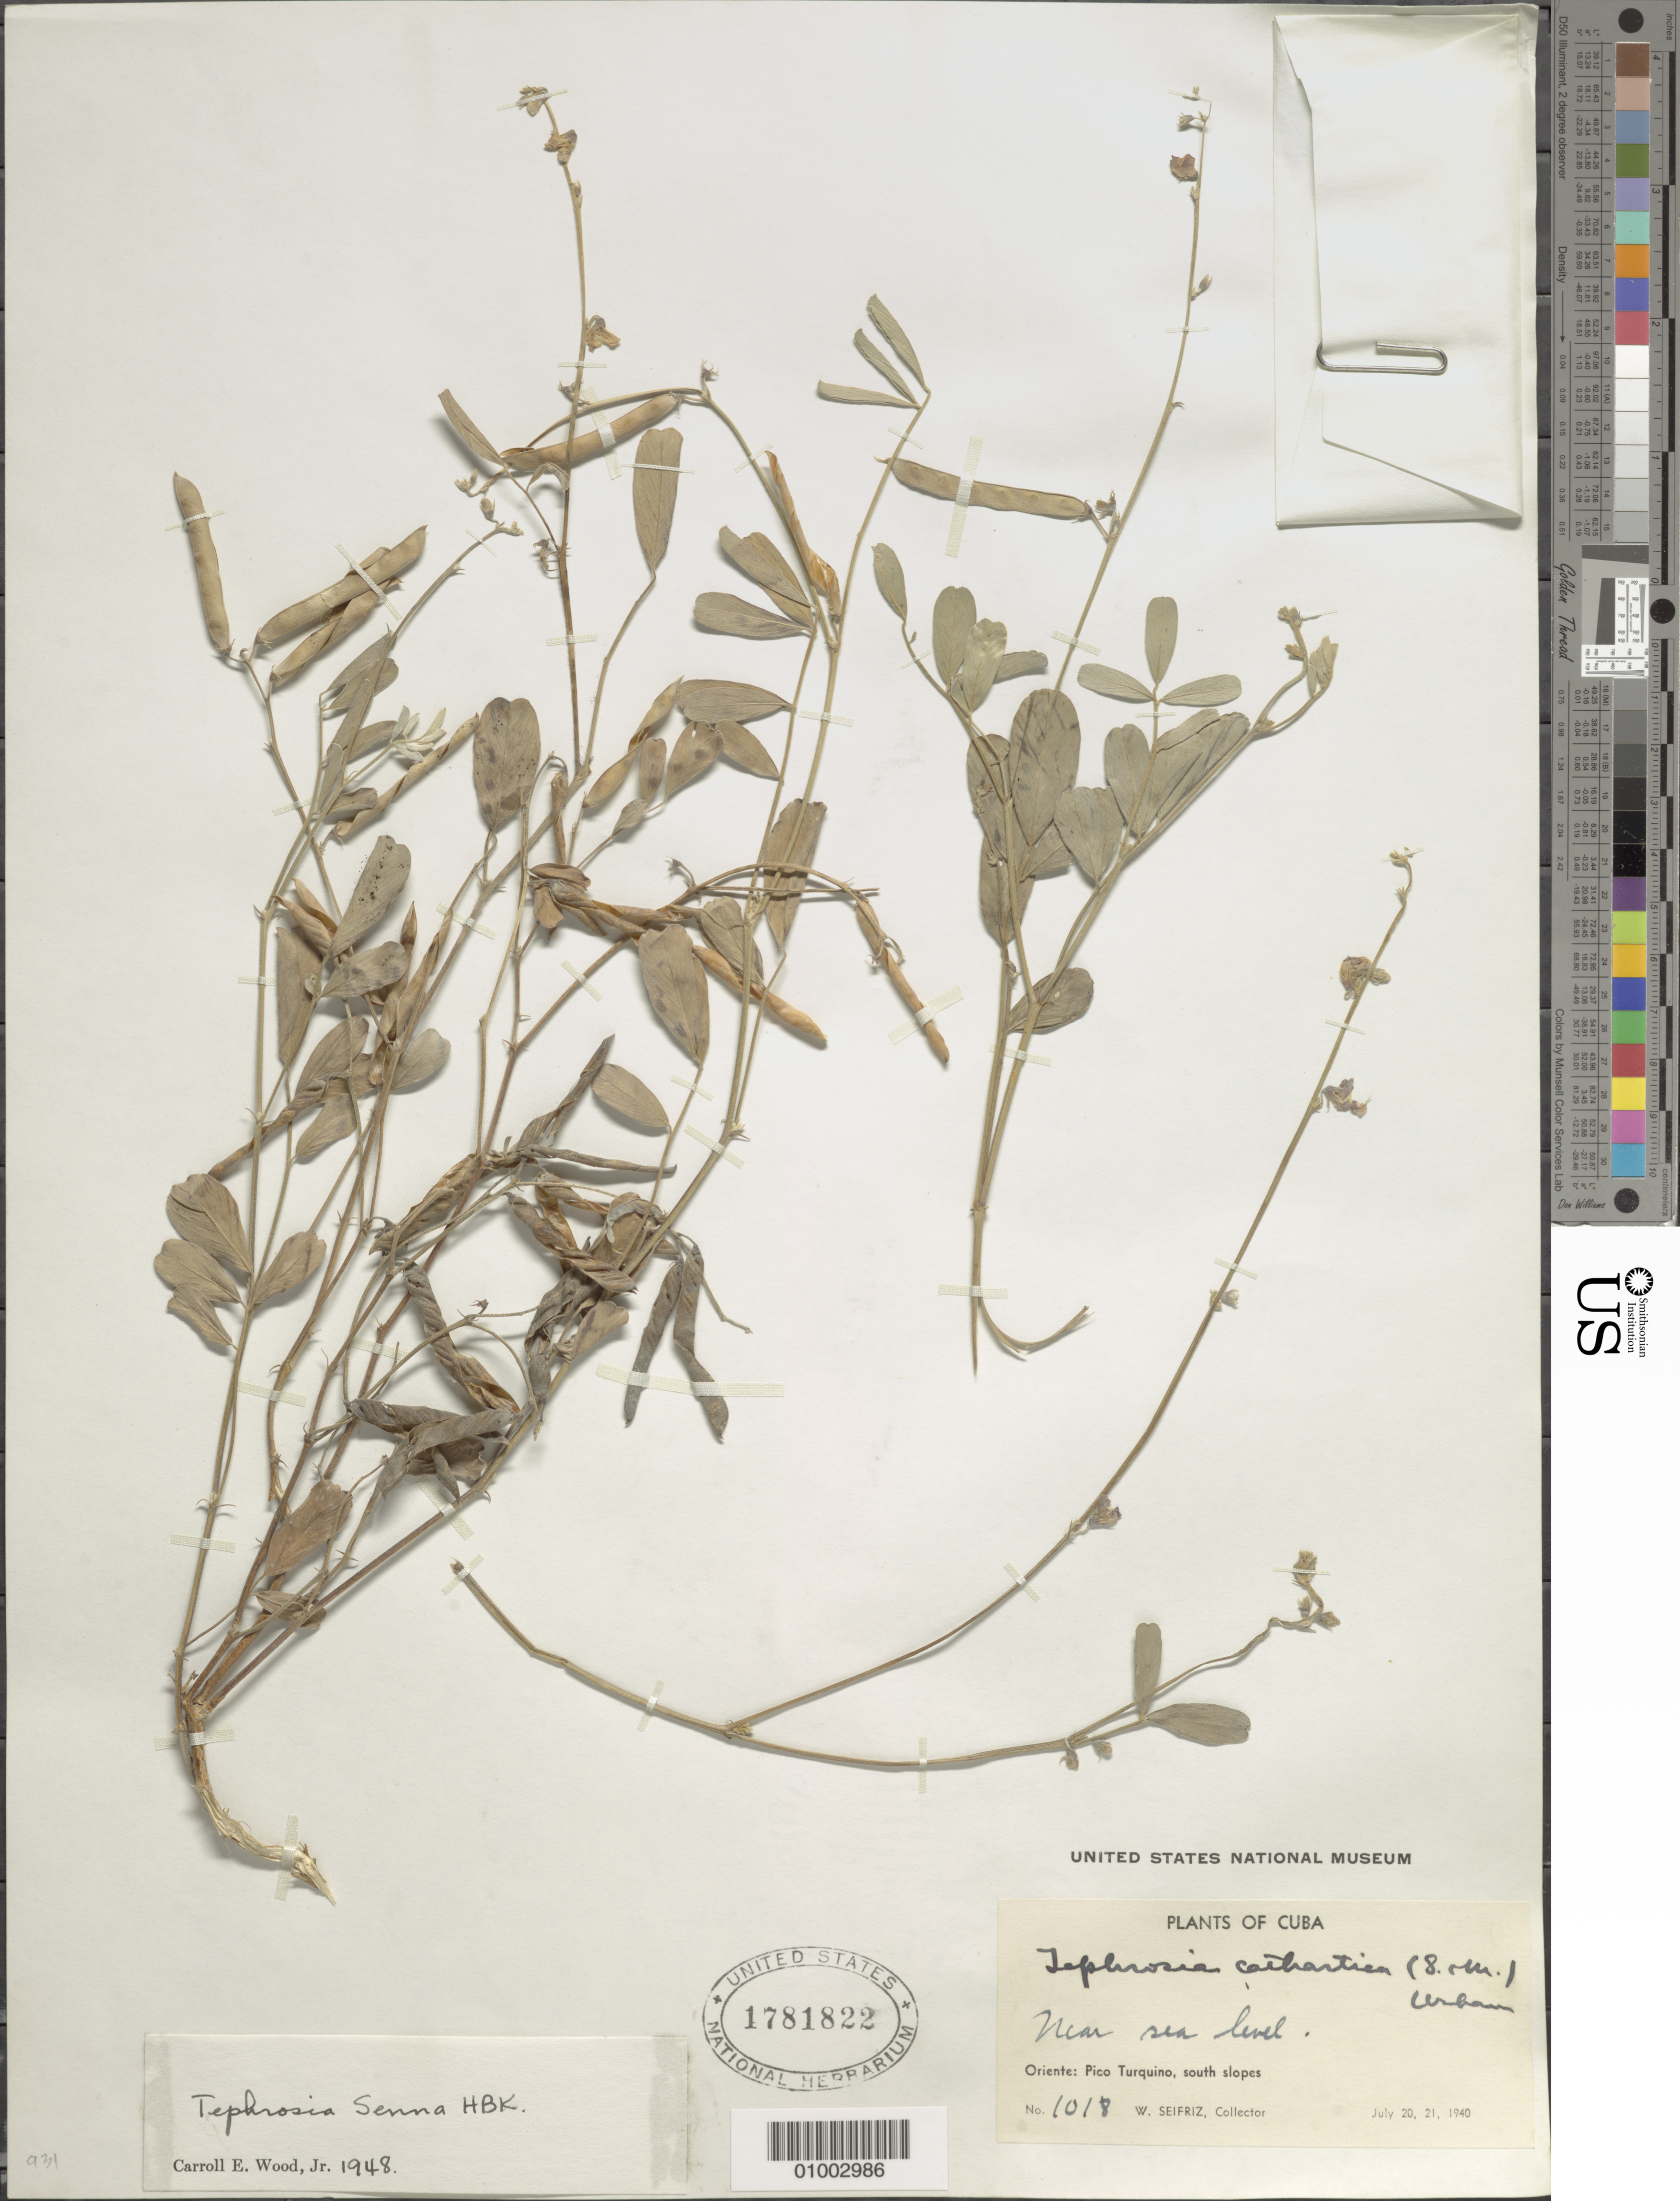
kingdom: Plantae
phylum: Tracheophyta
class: Magnoliopsida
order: Fabales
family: Fabaceae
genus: Tephrosia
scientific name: Tephrosia senna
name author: Kunth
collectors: W. Seifriz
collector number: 1018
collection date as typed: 20 Jul 1940 to 21 Jul 1940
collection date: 1940-07-20/1940-07-21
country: Cuba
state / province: Oriente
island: Cuba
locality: Pico Turquino, south slopes, near sea level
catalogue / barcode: US 1781822